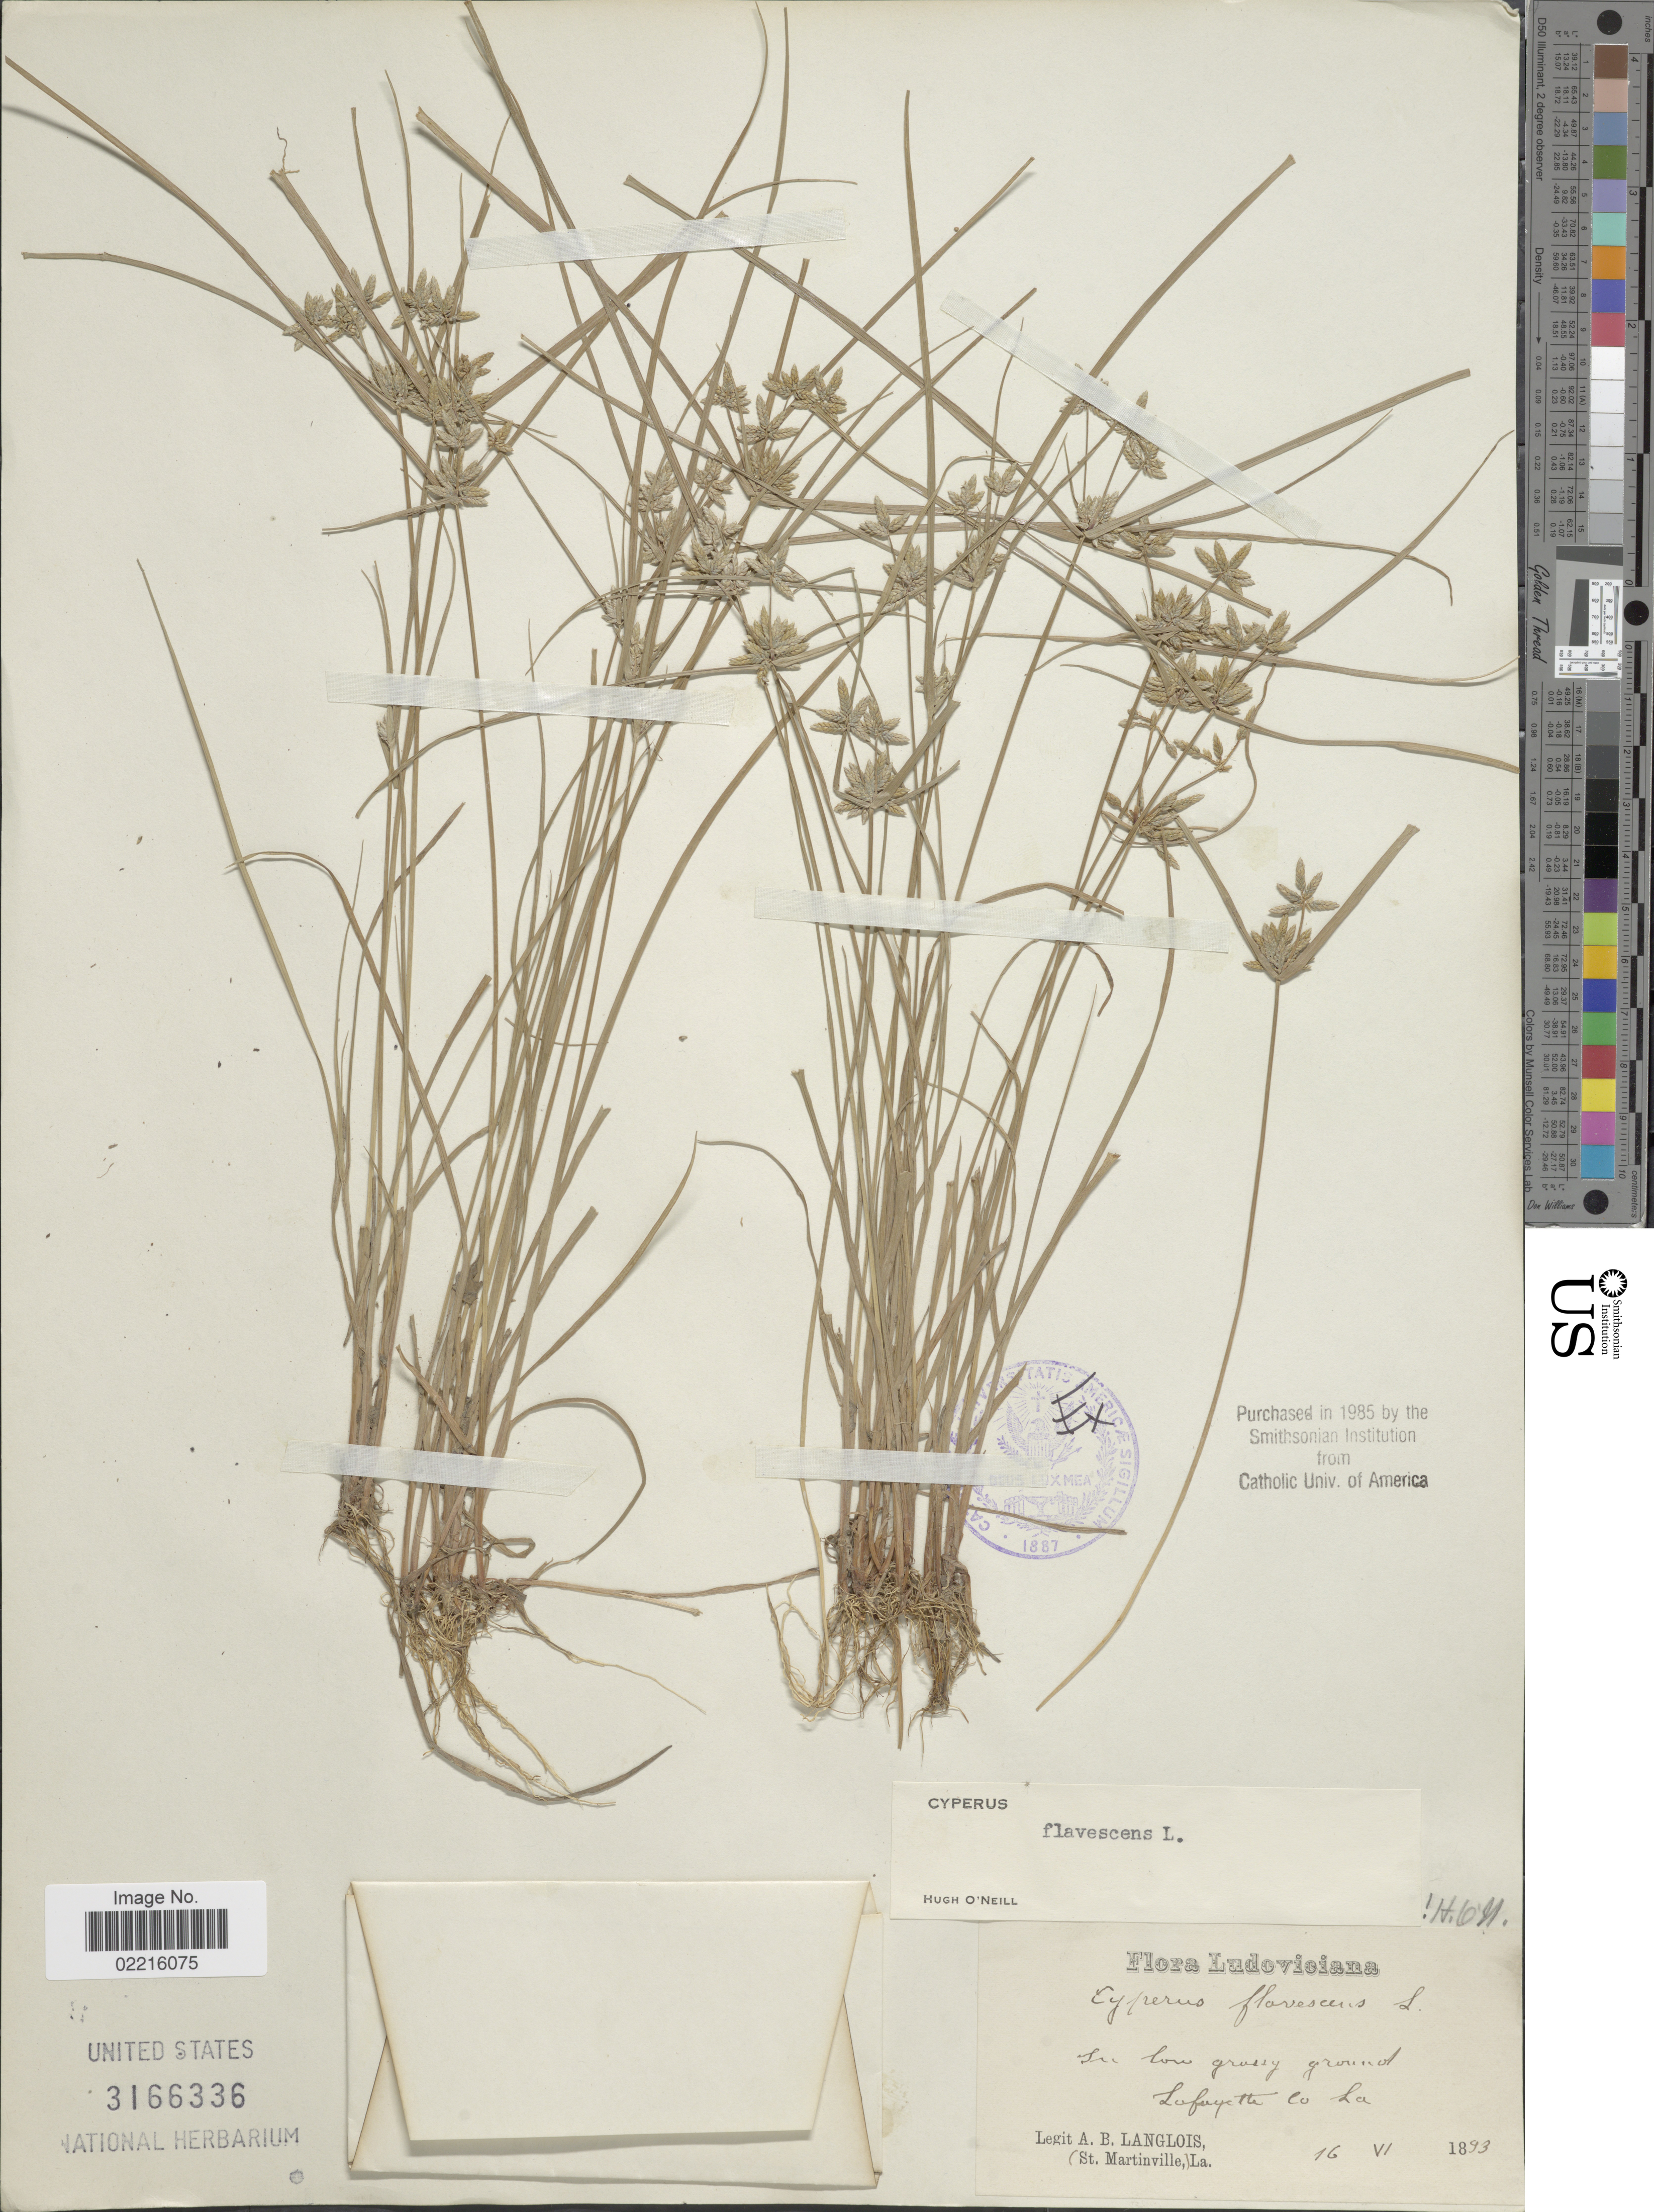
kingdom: Plantae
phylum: Tracheophyta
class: Liliopsida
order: Poales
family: Cyperaceae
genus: Cyperus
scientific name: Cyperus flavescens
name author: L.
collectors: A. Langlois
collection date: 1893-06-16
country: United States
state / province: Louisiana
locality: Ludoviciana, in low grassy ground Lafayette Co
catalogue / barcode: US 3166336